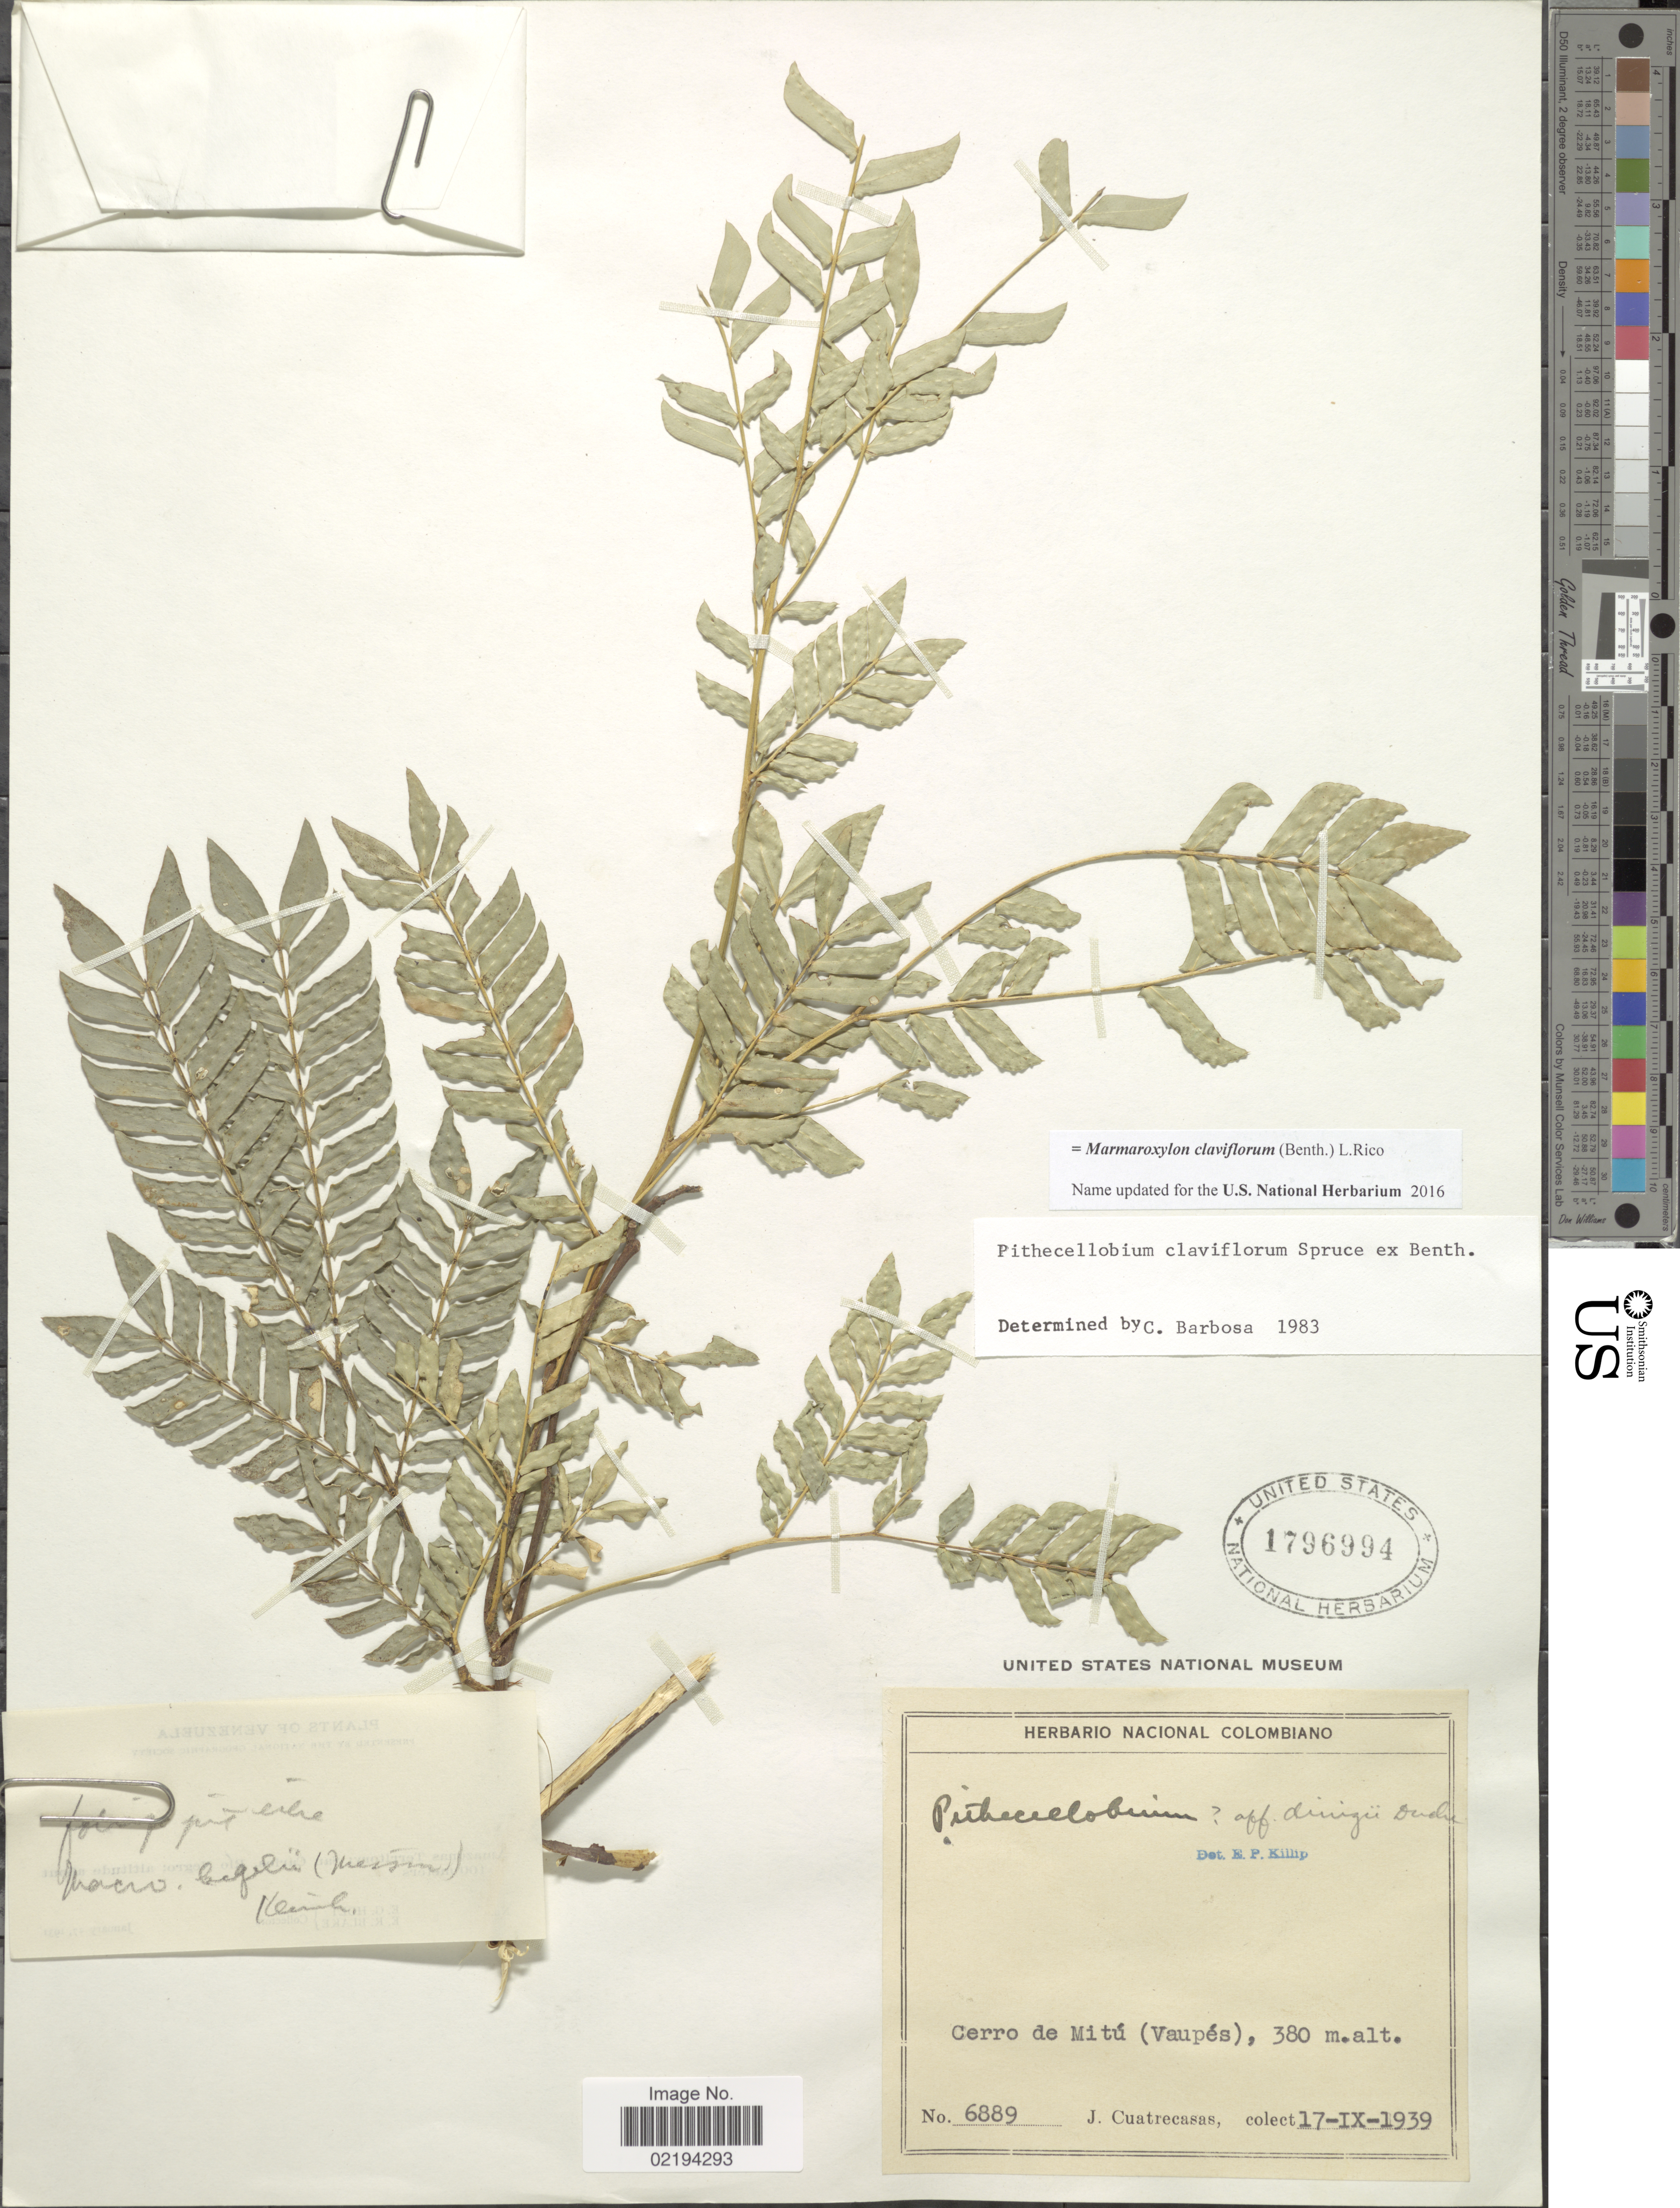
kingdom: Plantae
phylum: Tracheophyta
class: Magnoliopsida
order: Fabales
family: Fabaceae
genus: Zygia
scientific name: Zygia claviflora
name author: (Spruce ex Benth.) Barneby & J.W. Grimes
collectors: J. Cuatrecasas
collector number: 6889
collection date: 1939-09-17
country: Colombia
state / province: Vaupés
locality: Cerro de Mitu.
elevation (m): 380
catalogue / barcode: US 1796994